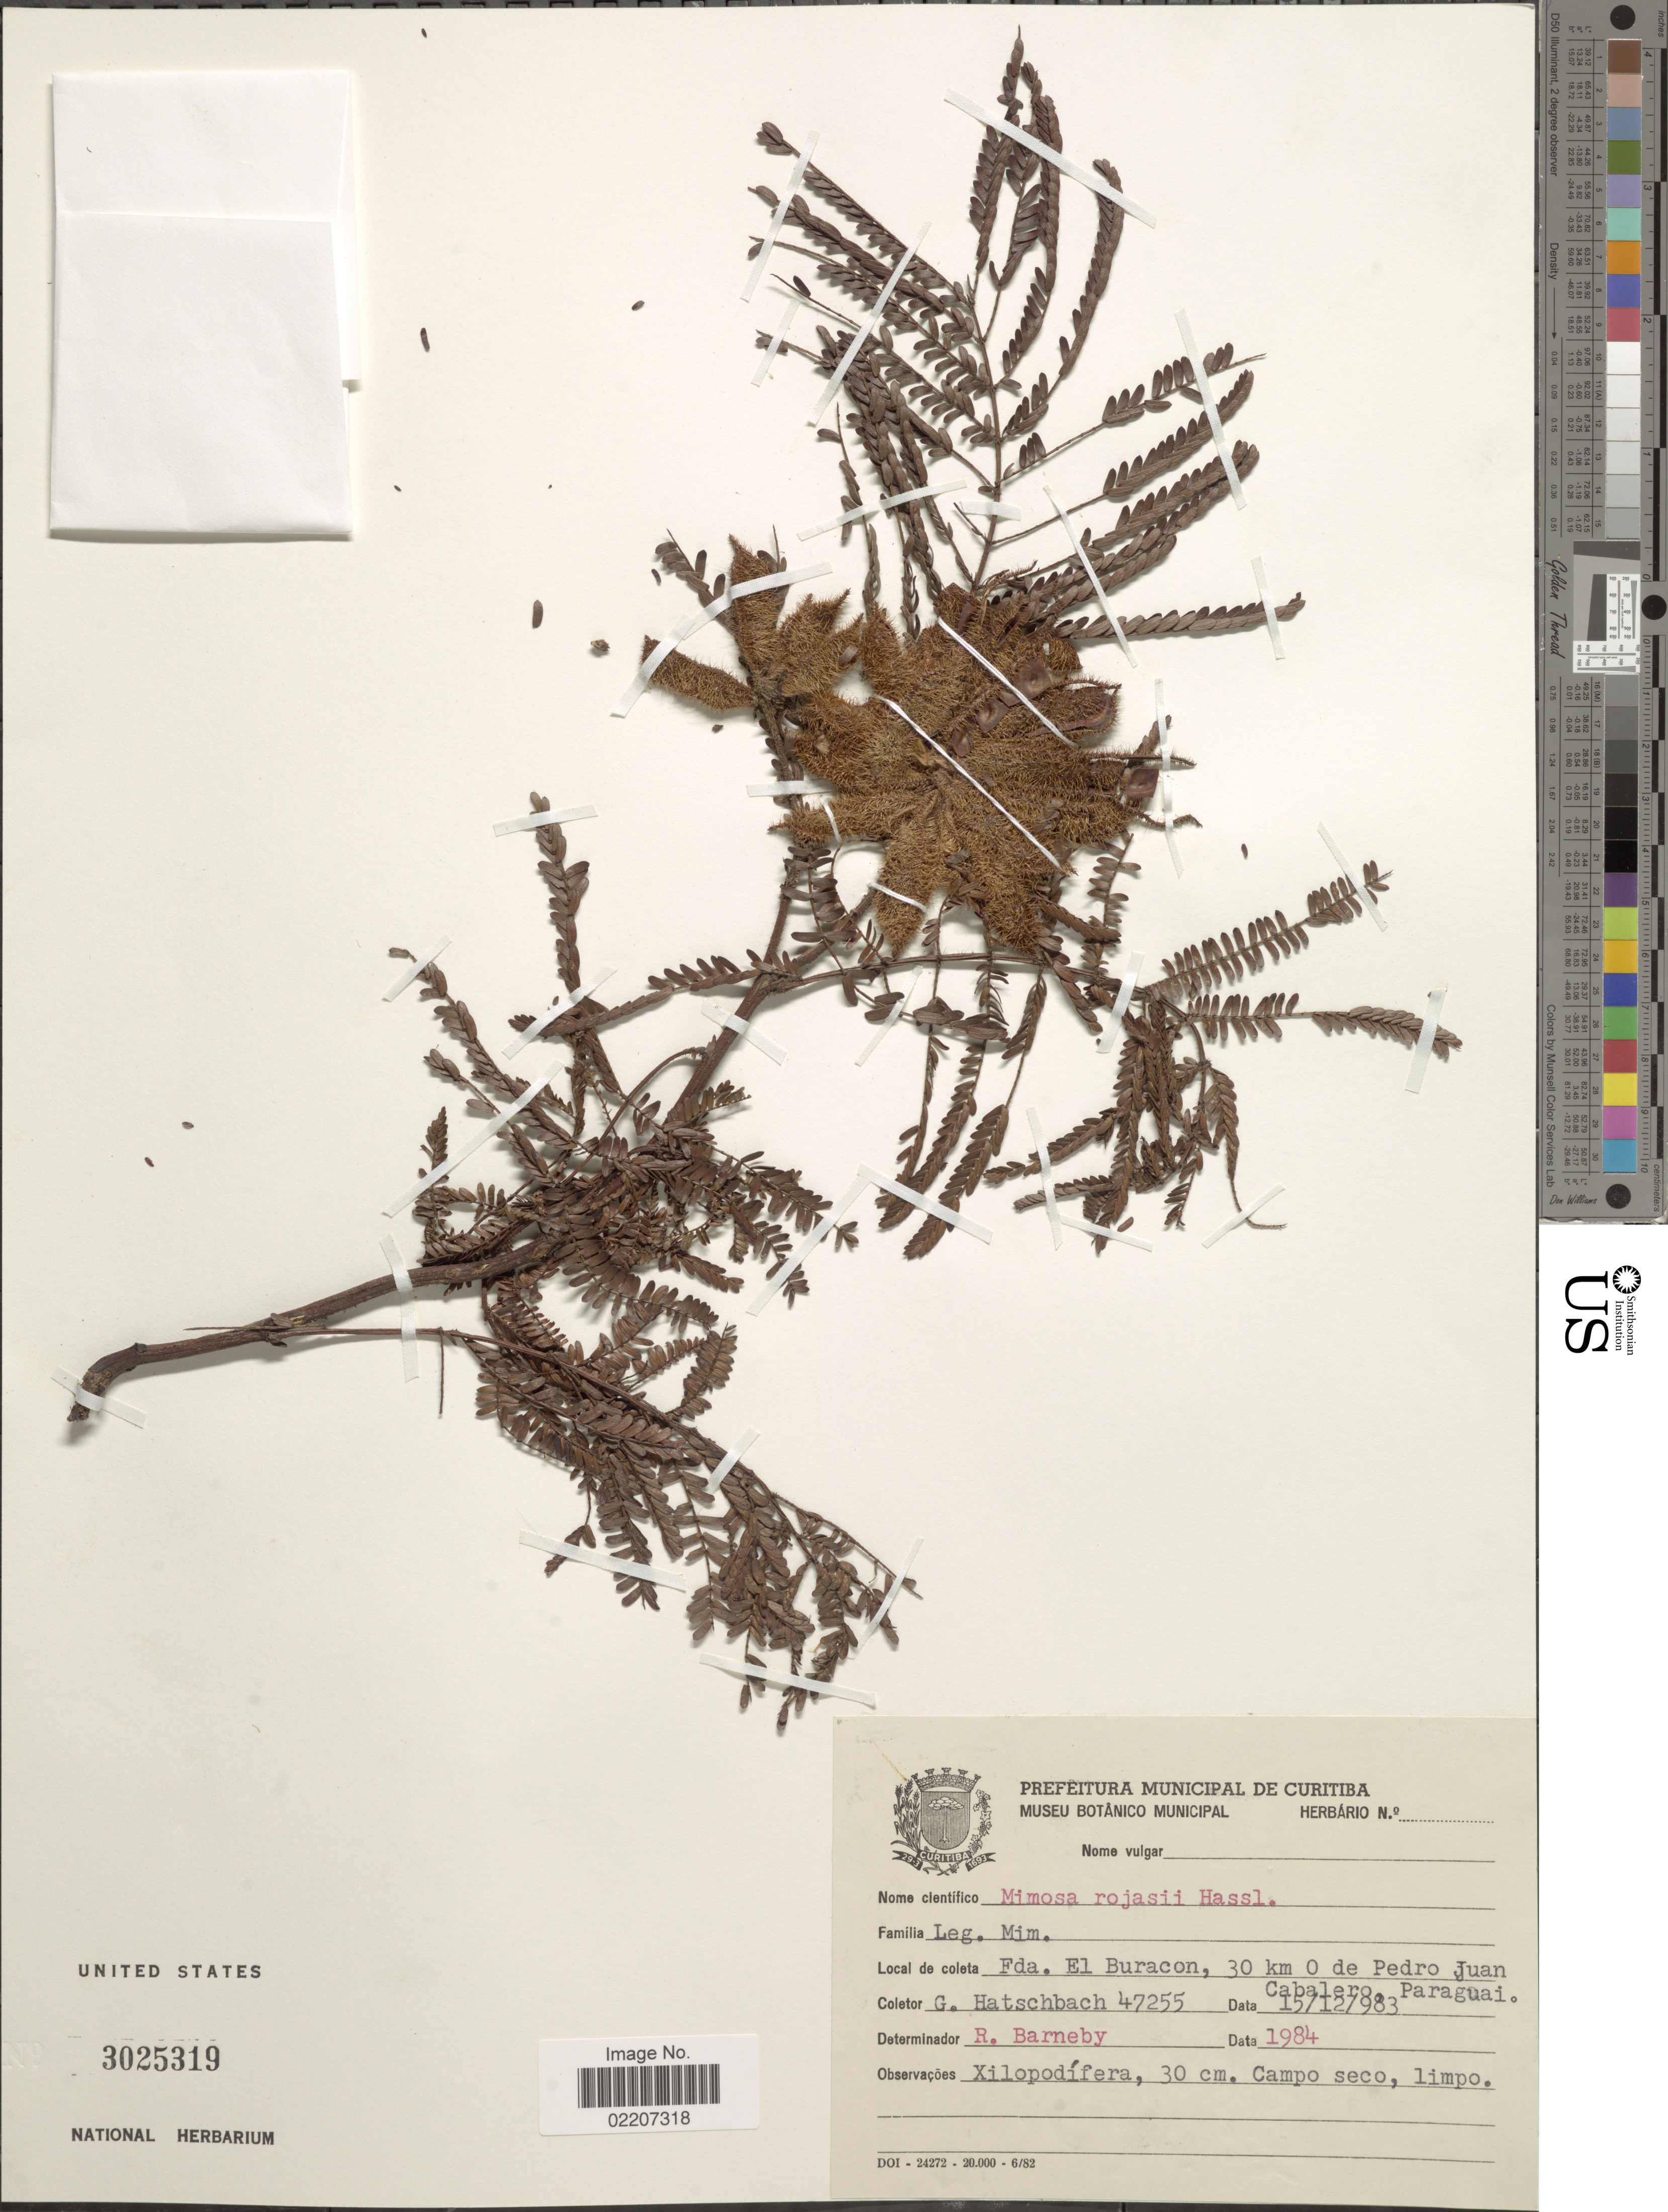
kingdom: Plantae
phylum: Tracheophyta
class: Magnoliopsida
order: Fabales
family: Fabaceae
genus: Mimosa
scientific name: Mimosa rojasii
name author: Hassl.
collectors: G. Hatschbach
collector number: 47255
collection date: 1983-12-15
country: Paraguay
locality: Fda. El Buracon, 30 km O de Pedro Juan, Cabalero, Paraguai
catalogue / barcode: US 3025319